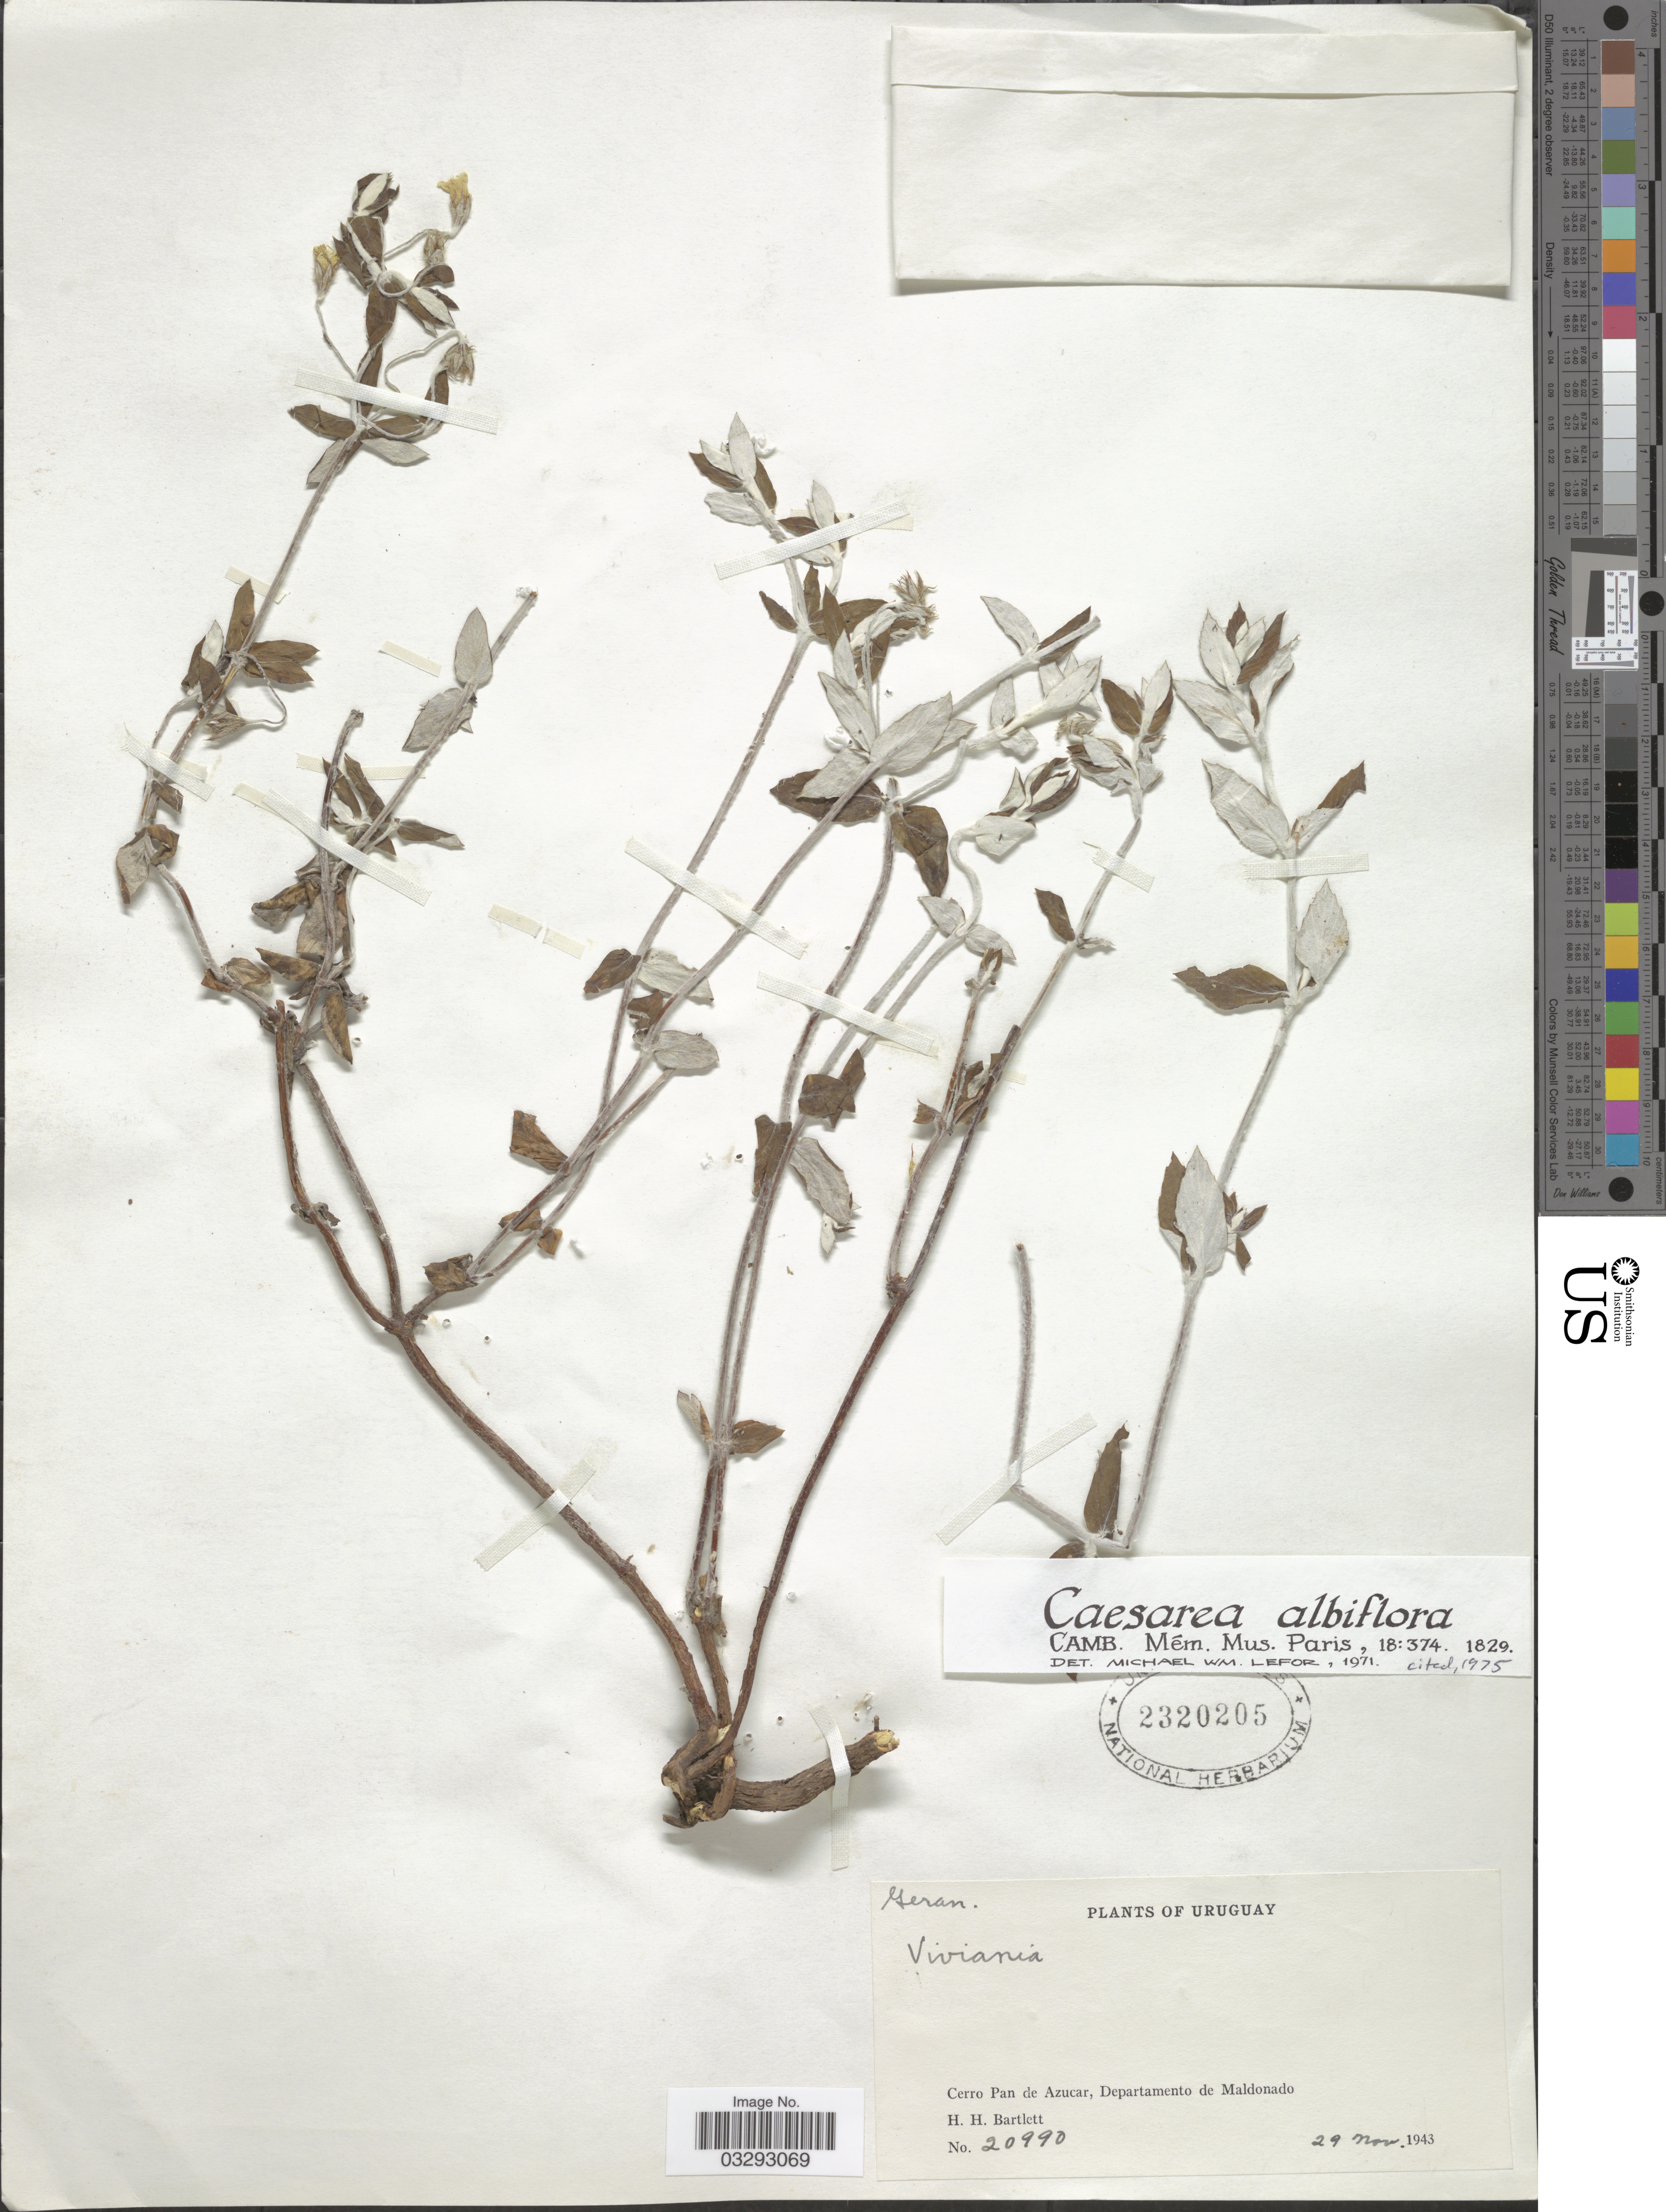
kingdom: Plantae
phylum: Tracheophyta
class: Magnoliopsida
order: Geraniales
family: Vivianiaceae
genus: Viviania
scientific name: Viviania albiflora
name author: (Cambess.) Reiche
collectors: H. H. Bartlett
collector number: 20990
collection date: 1943-11-29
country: Uruguay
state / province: Maldonado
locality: Cerro Pan de Azucar, Departamento de Maldonado.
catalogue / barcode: US 2320205